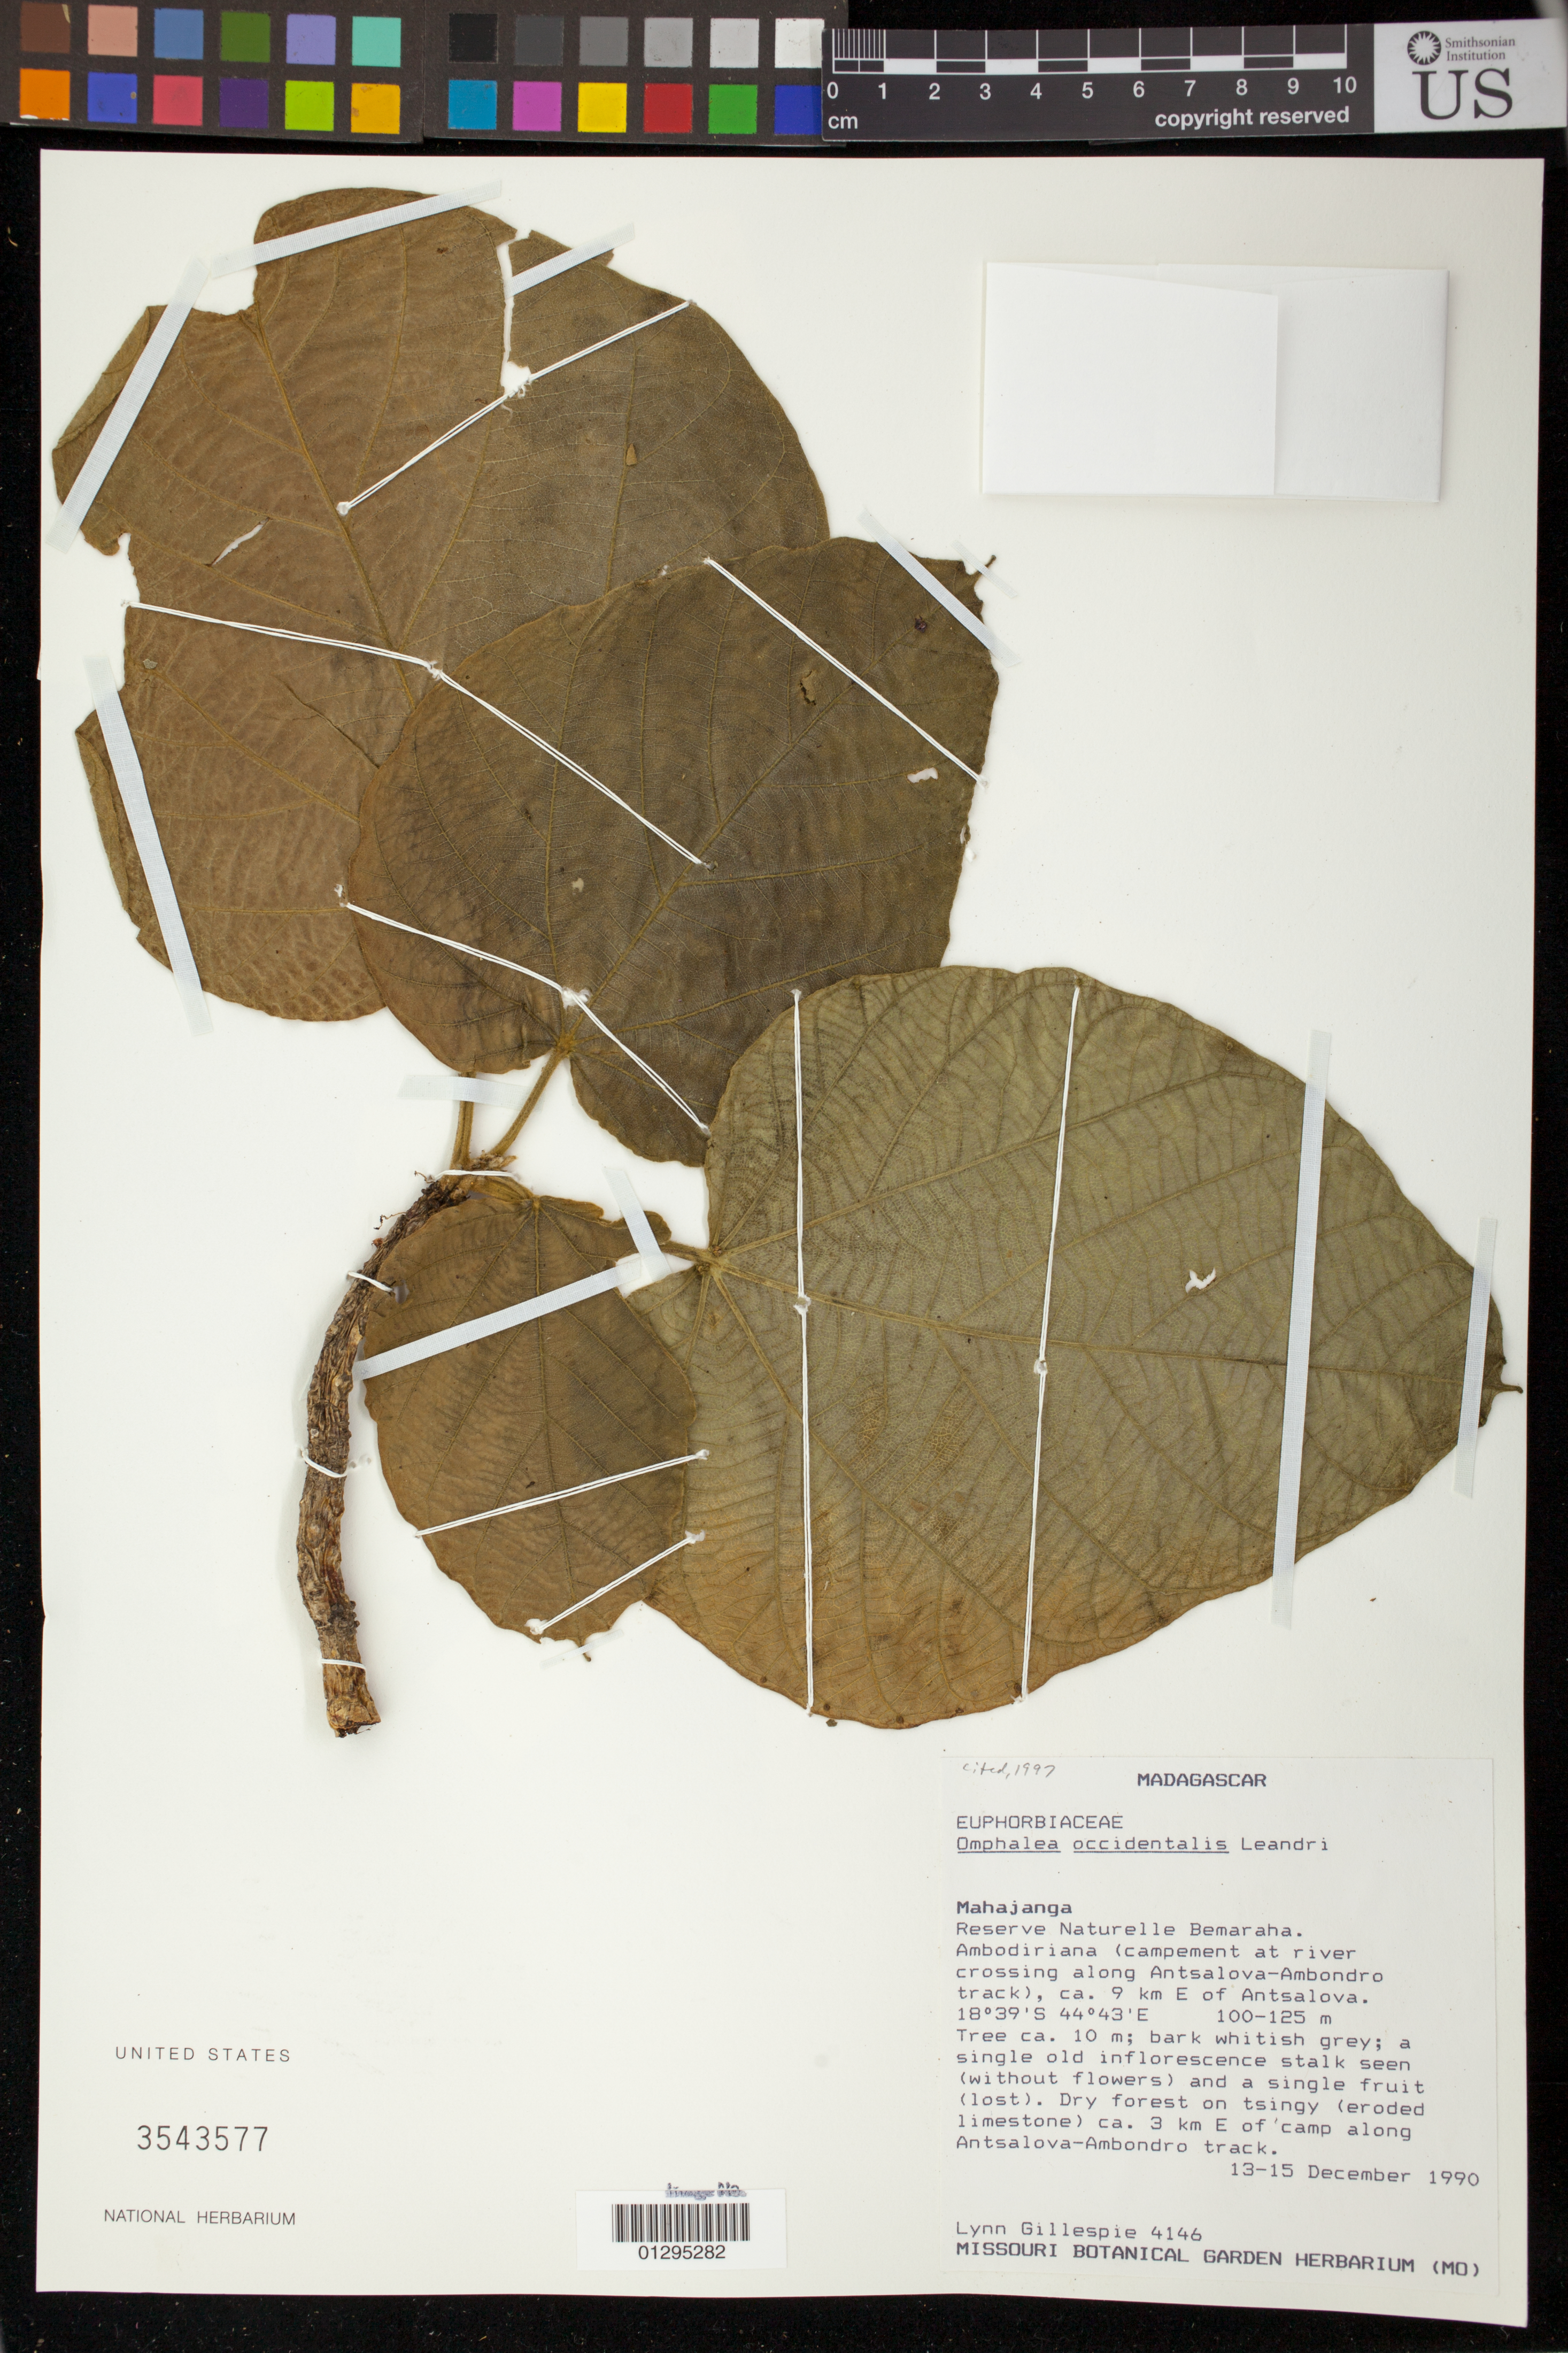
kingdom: Plantae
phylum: Tracheophyta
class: Magnoliopsida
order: Malpighiales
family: Euphorbiaceae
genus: Omphalea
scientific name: Omphalea occidentalis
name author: Leandri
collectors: L. J. Gillespie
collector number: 4146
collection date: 1990-12-13/1990-12-15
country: Madagascar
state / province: Boeny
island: Madagascar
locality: Mahajanga. Reserve Naturelle Bemaraha. Ambodiriana (campement at river crossing along Antsalova-Ambondro track), ca. 9 km E Antsalova; ca. 3 km E of camp along Antsalova-Ambondro track.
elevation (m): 100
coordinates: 18°39'S, 44°43'E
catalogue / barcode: US 3543577